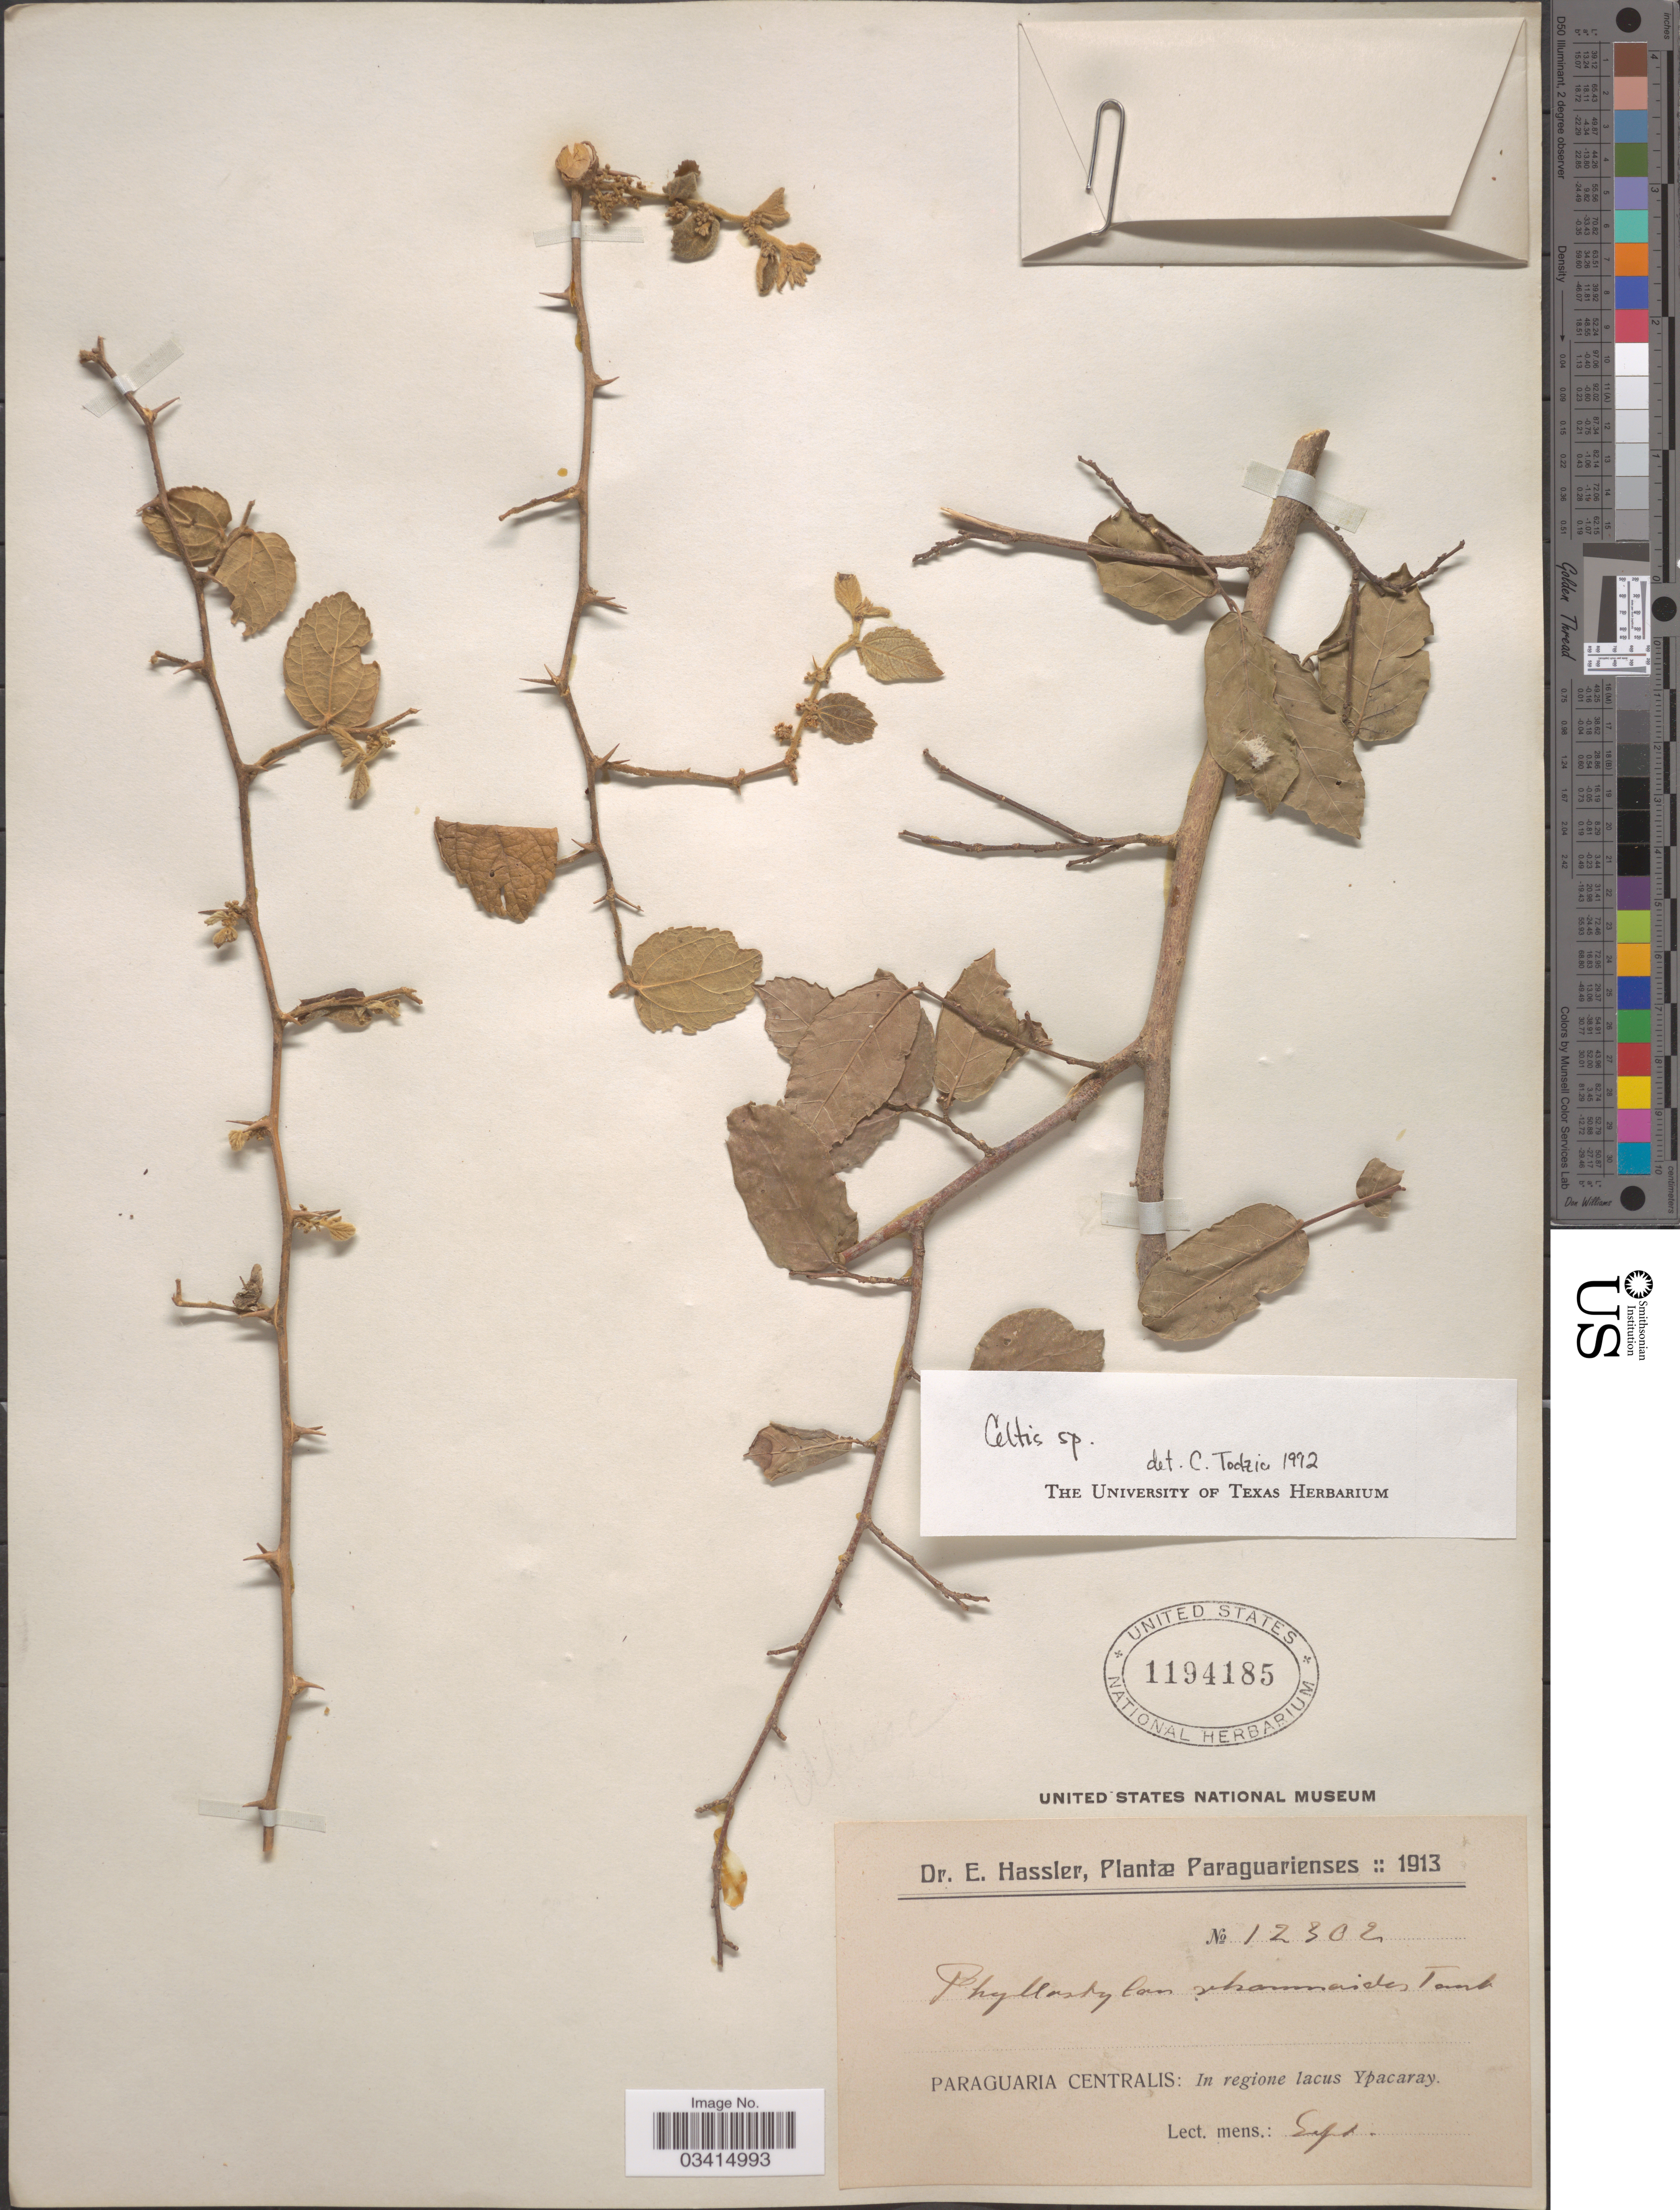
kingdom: Plantae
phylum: Tracheophyta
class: Magnoliopsida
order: Rosales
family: Cannabaceae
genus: Celtis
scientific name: Celtis sp.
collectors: E. Hassler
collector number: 12302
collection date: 1913-09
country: Paraguay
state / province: Paraguari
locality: Paraguaria Centralis: In regione lacus Ypacaray.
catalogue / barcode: US 1194185